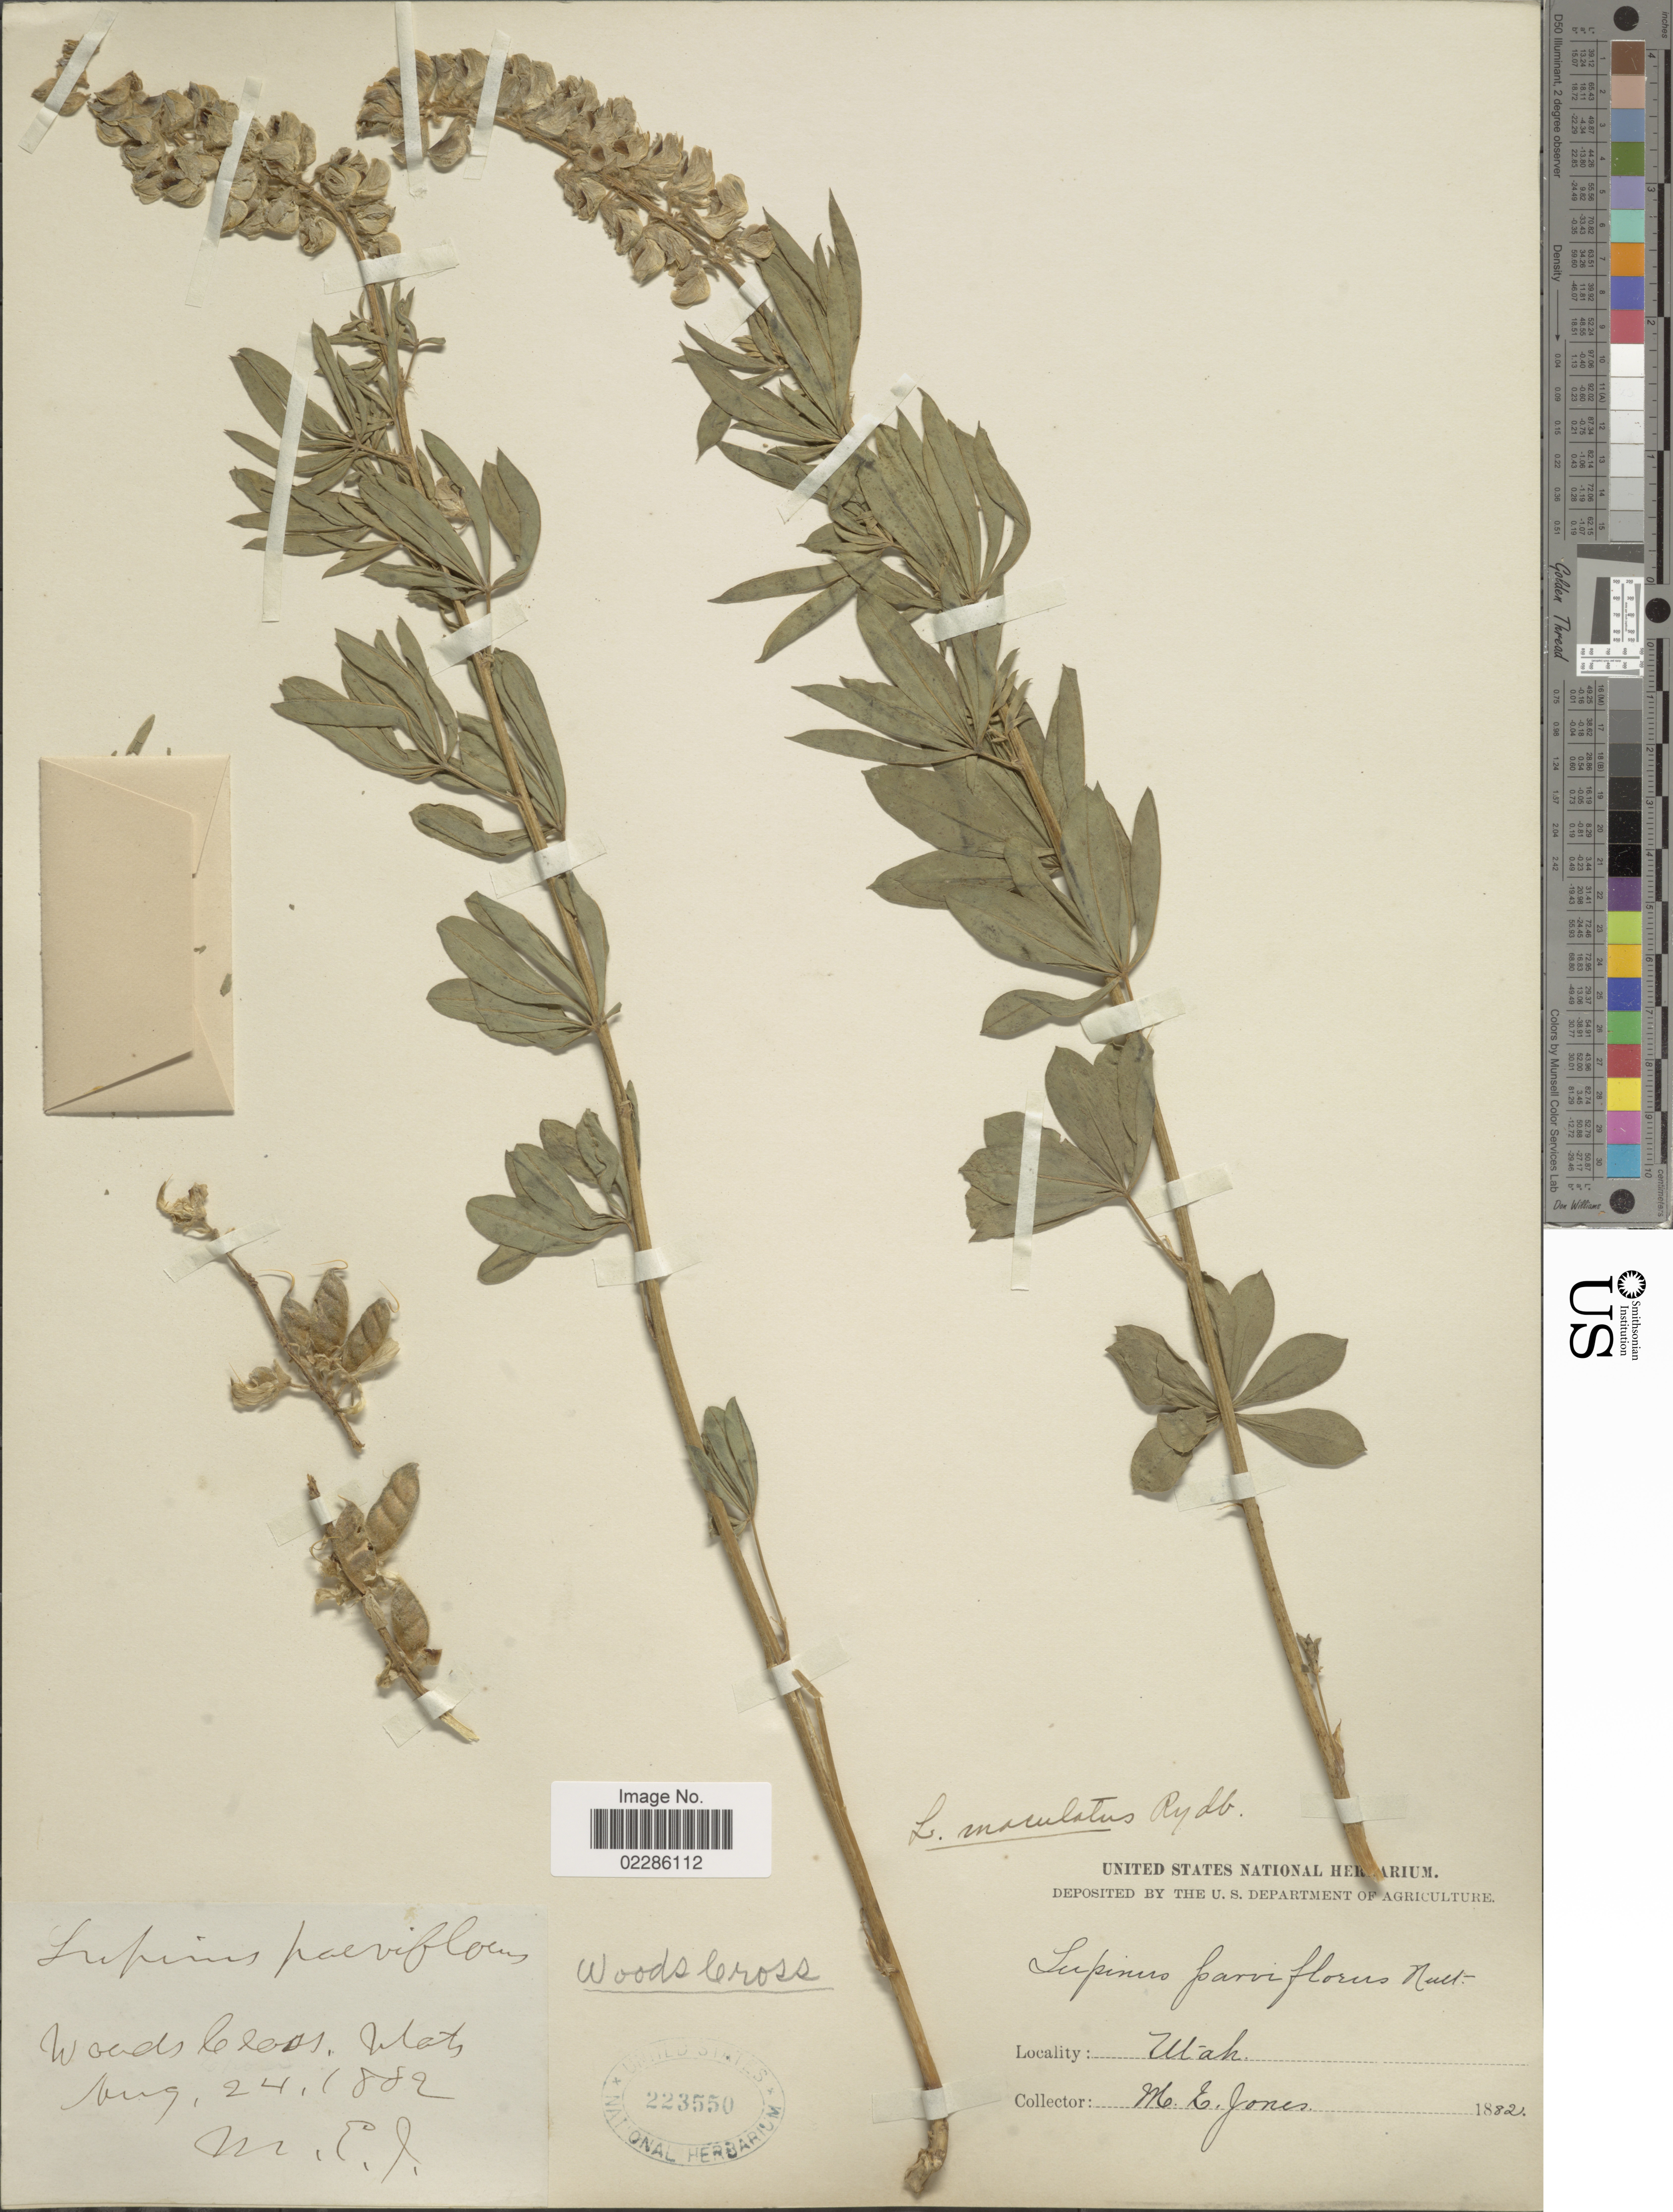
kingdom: Plantae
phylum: Tracheophyta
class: Magnoliopsida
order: Fabales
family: Fabaceae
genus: Lupinus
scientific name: Lupinus maculatus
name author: Rydb.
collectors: M. E. Jones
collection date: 1882-08-24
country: United States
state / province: Utah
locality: Woods Class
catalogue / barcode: US 223550